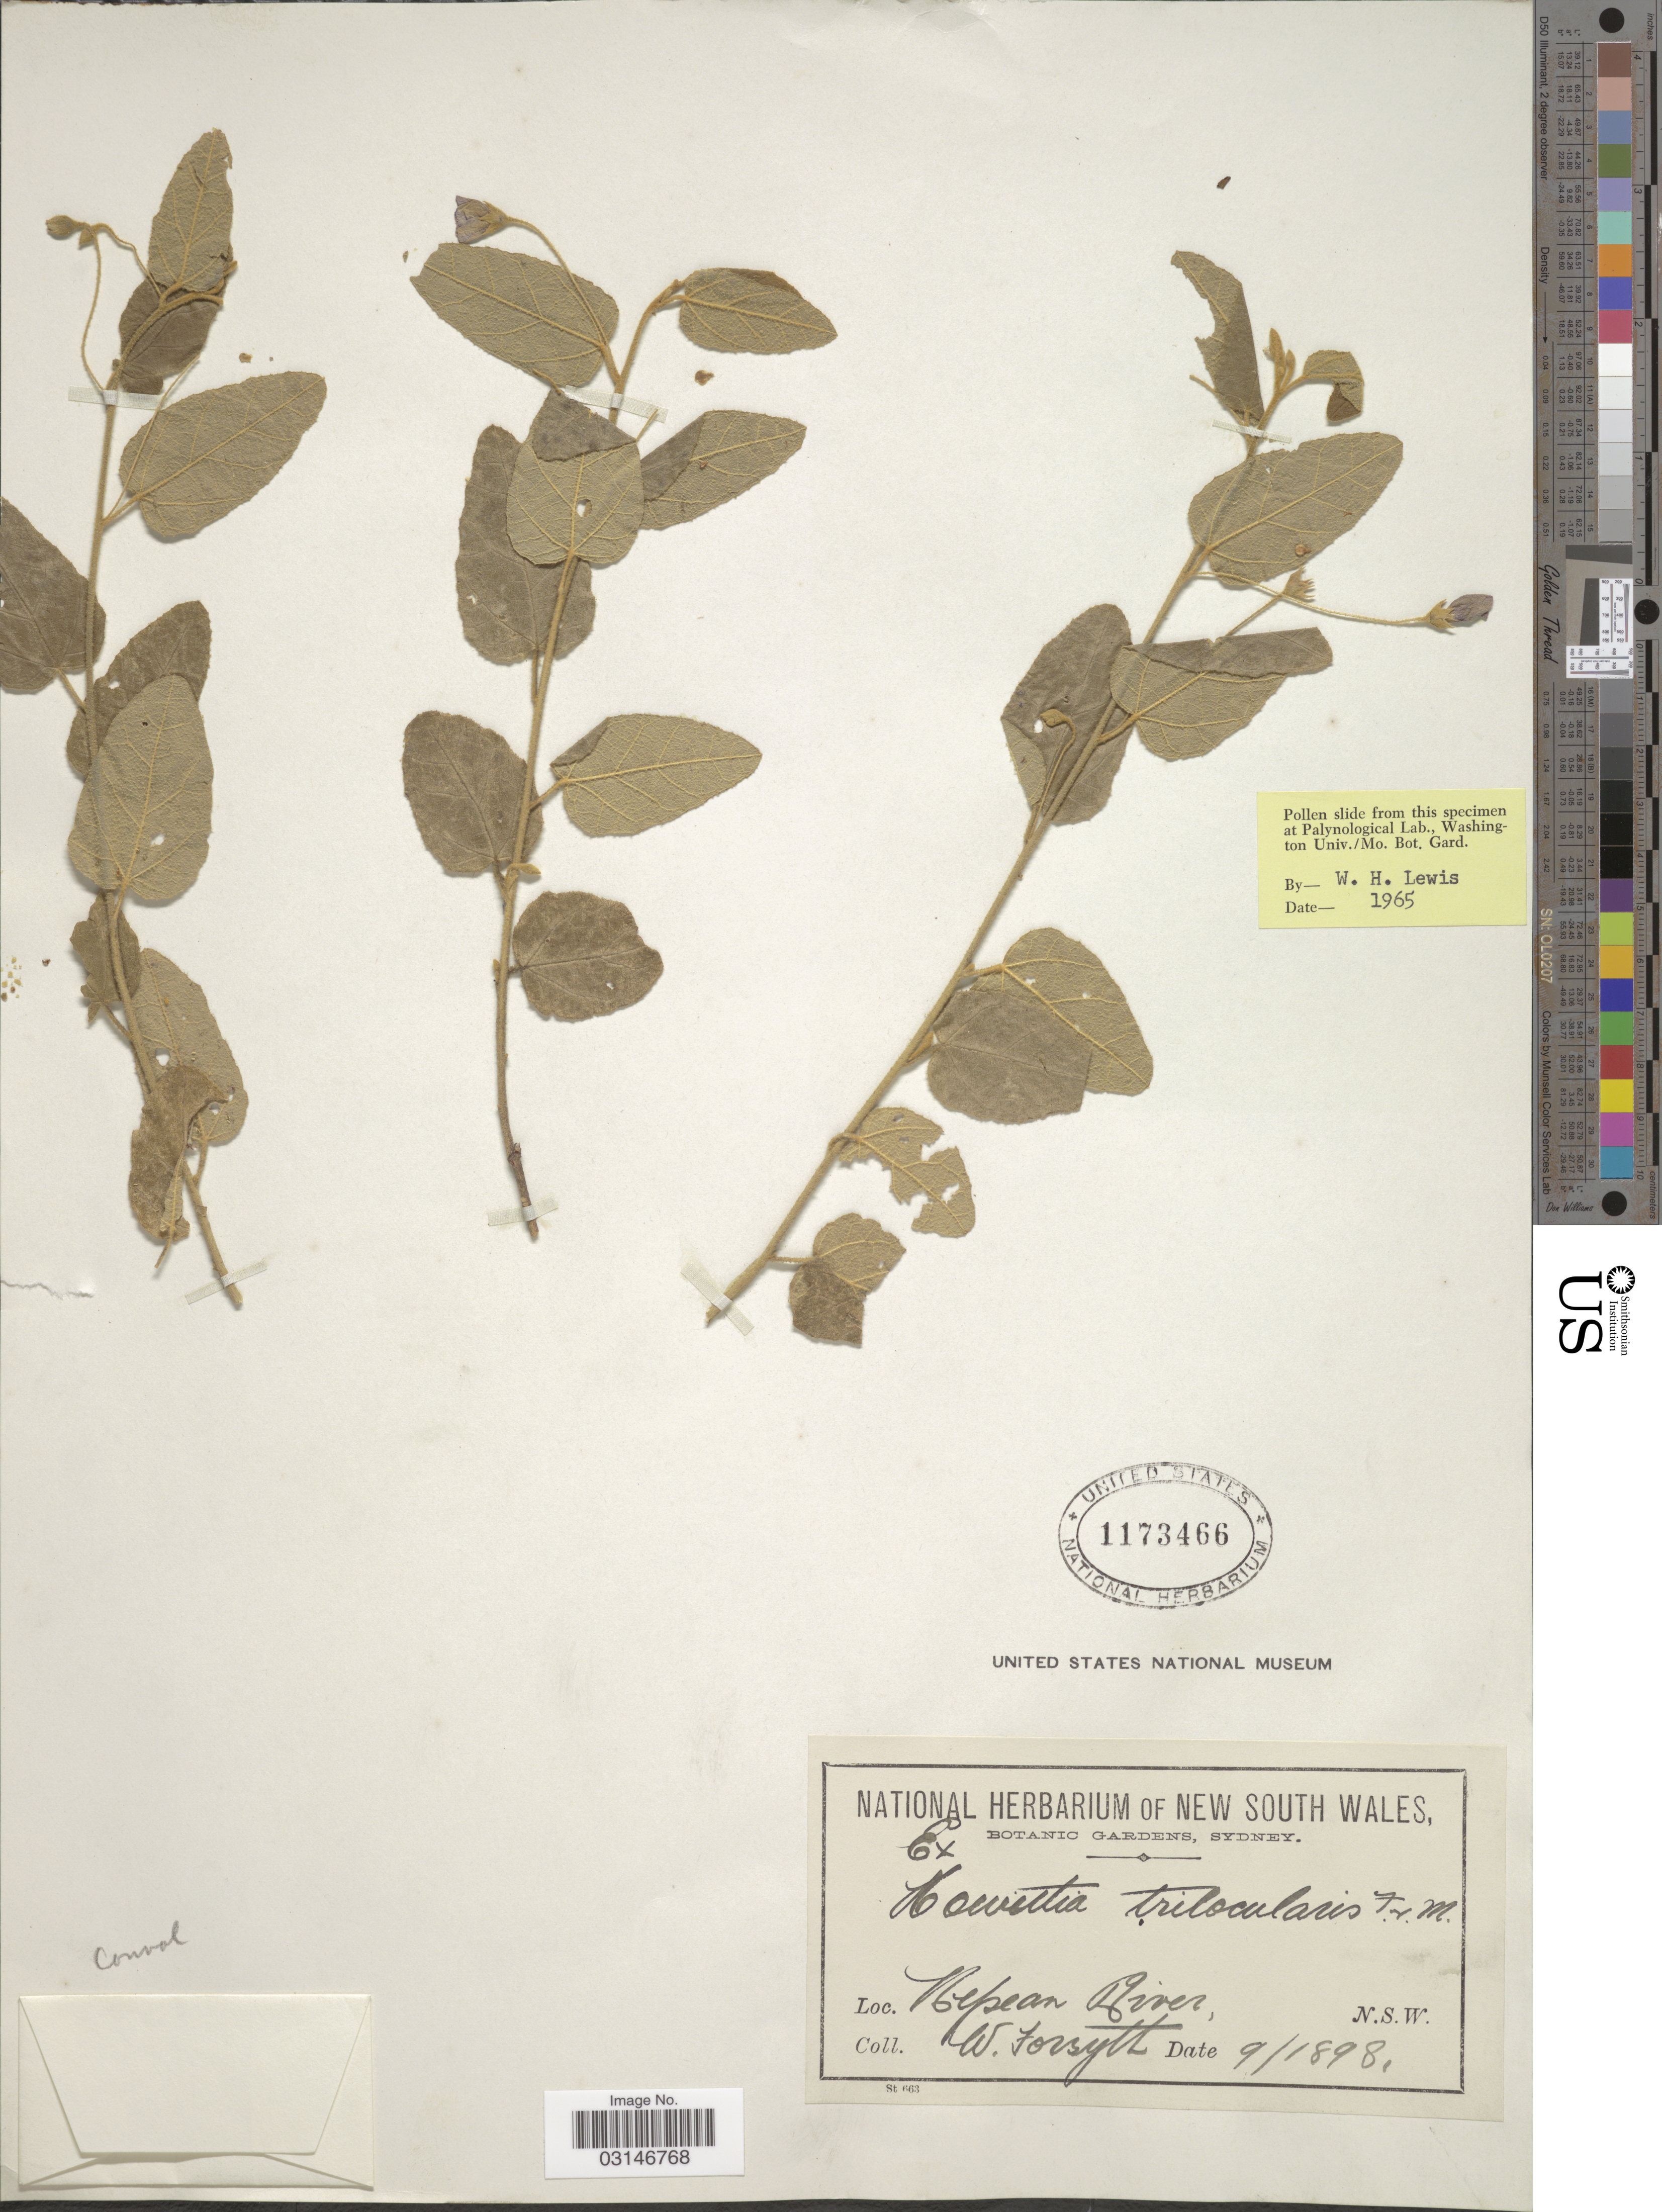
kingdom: Plantae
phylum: Tracheophyta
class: Magnoliopsida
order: Solanales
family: Convolvulaceae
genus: Hewittia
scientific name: Hewittia trilocularis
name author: F. Muell.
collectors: W. Forsyth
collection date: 1898-09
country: Australia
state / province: New South Wales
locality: Nepean River.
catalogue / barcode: US 1173466